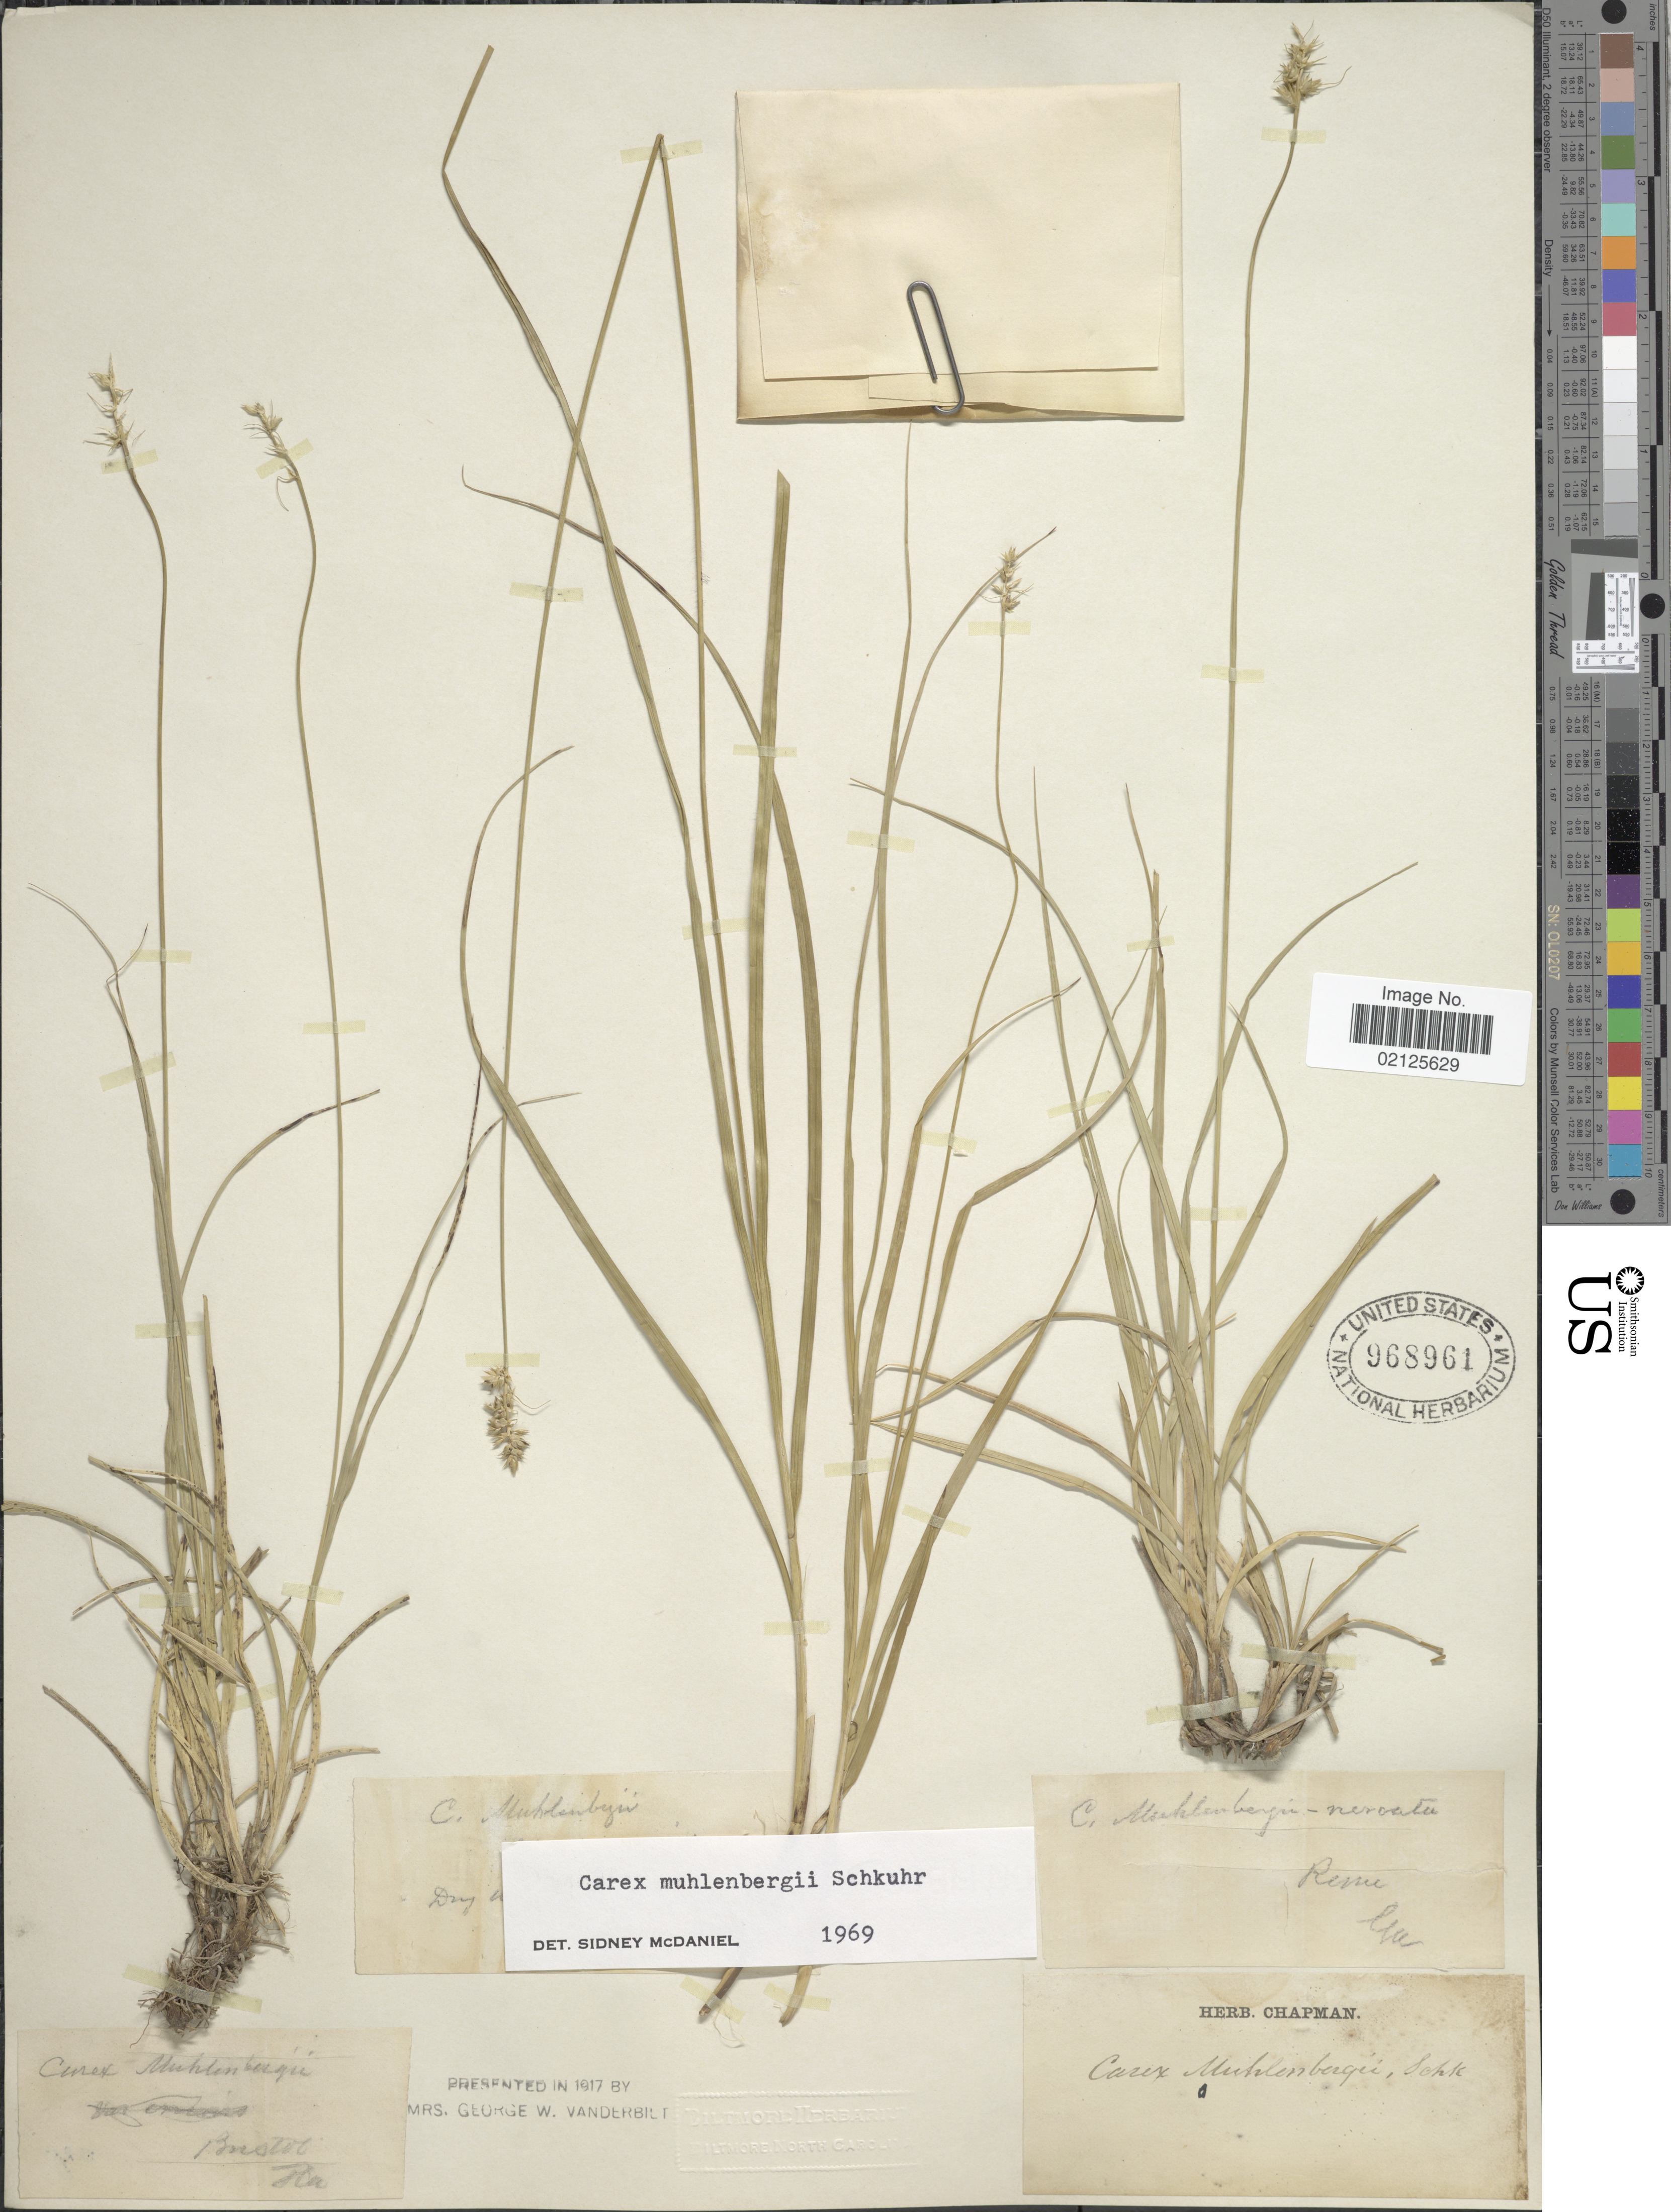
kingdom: Plantae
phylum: Tracheophyta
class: Liliopsida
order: Poales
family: Cyperaceae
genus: Carex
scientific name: Carex muehlenbergii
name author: Willd.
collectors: ex herb. Chapman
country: United States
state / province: Florida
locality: Bristol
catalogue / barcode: US 968961